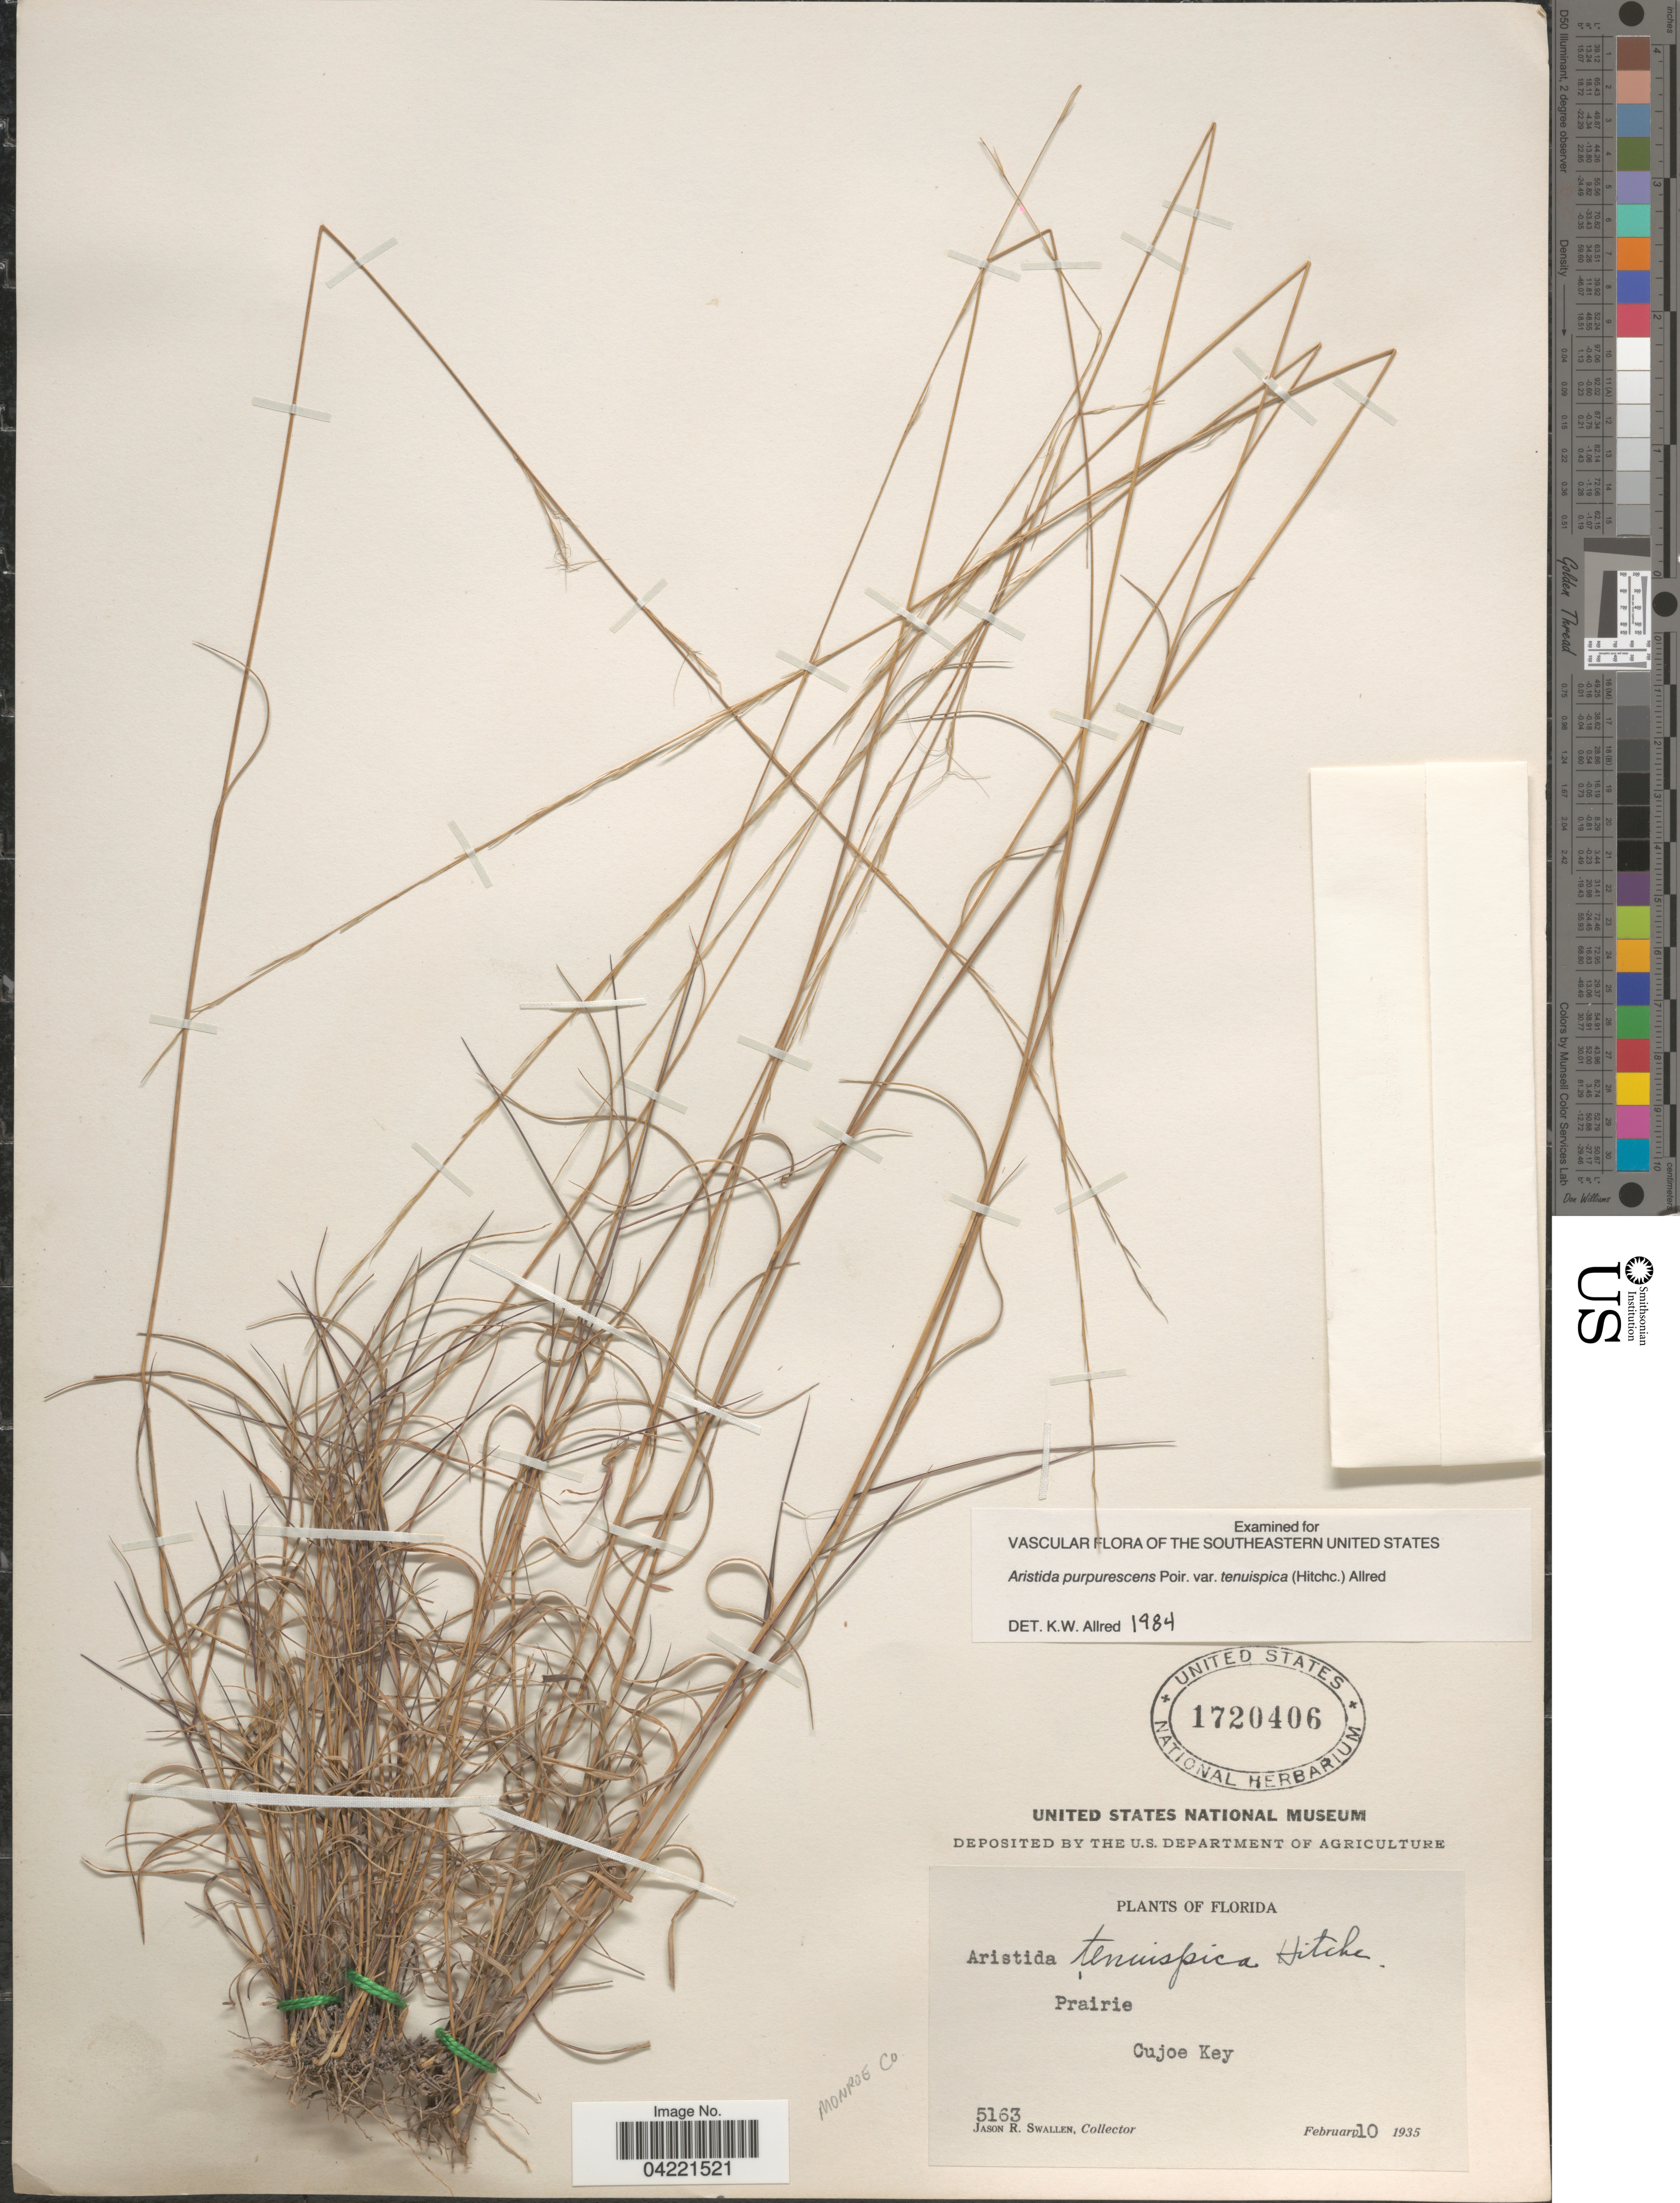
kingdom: Plantae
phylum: Tracheophyta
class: Liliopsida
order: Poales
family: Poaceae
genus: Aristida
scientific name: Aristida purpurascens var. tenuispica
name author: (Hitchc.) Allred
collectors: J. R. Swallen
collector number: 5163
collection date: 1935-02-10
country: United States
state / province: Florida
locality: Prairie. Cujoe Key. Monroe Co.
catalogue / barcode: US 1720406